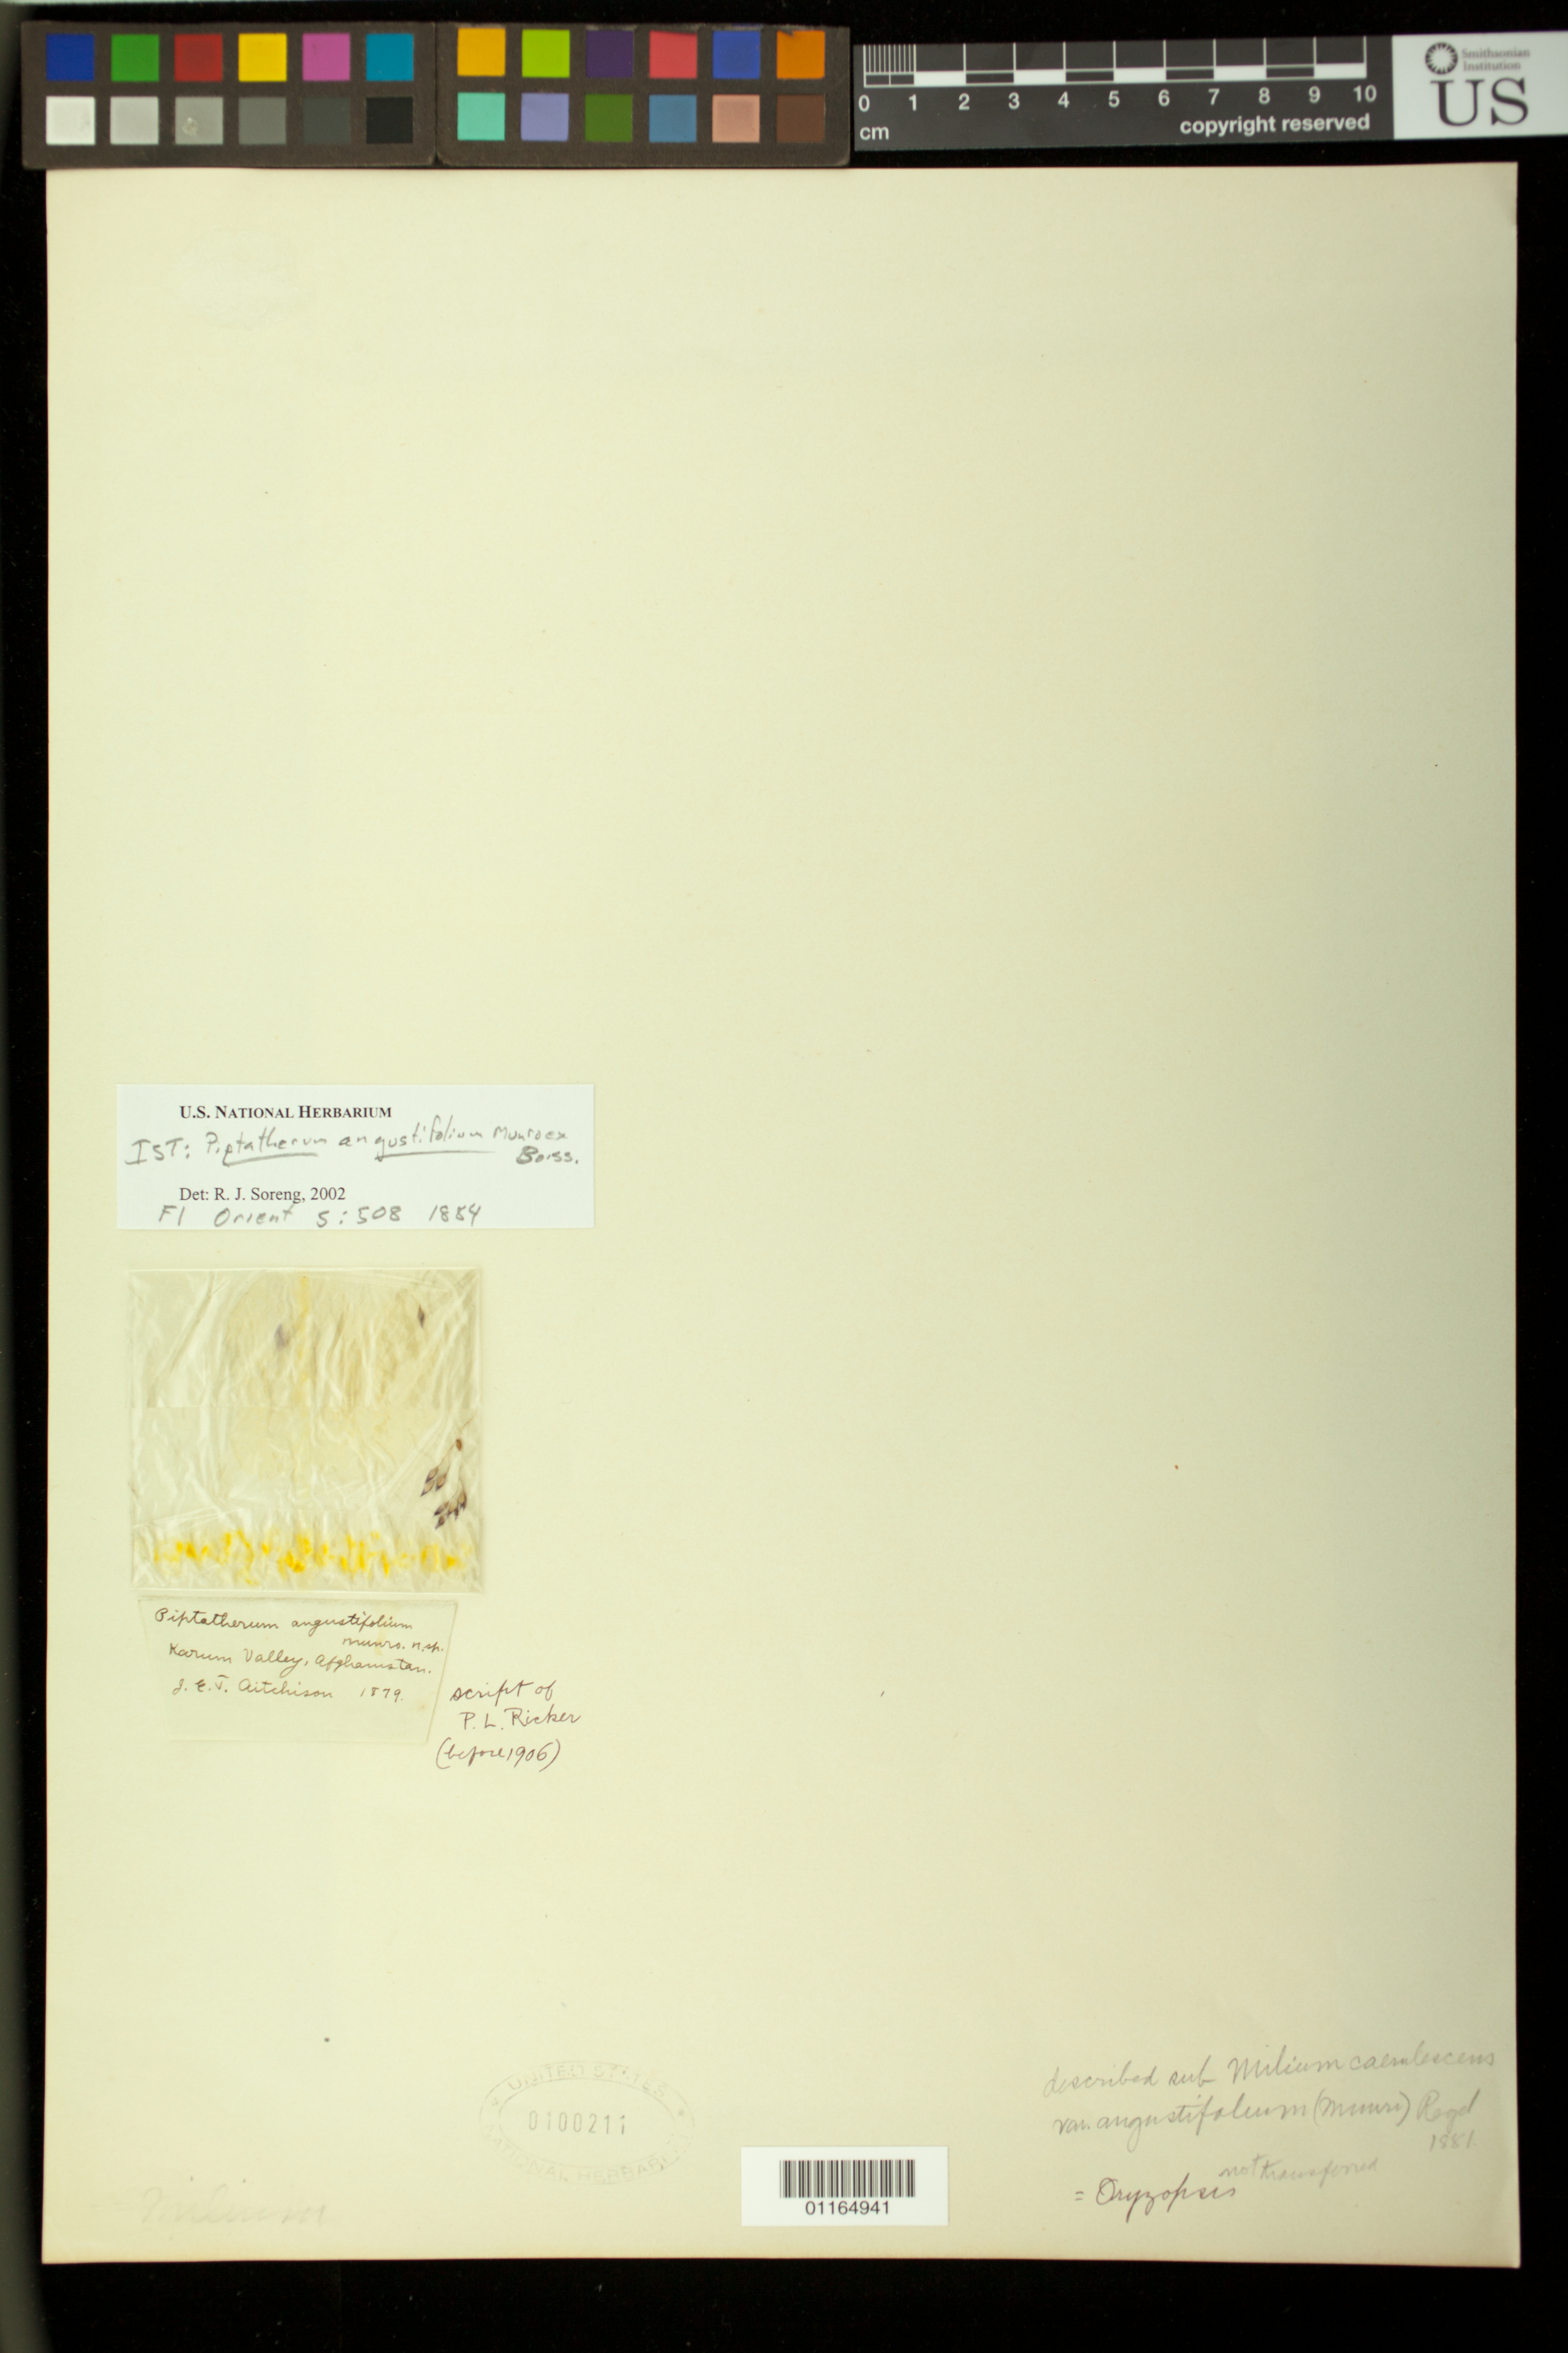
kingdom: Plantae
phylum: Tracheophyta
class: Liliopsida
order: Poales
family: Poaceae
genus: Piptatherum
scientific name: Piptatherum angustifolium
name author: Munro ex Boiss.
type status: Isosyntype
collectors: J. E. Aitchison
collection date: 1879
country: Afghanistan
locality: Karum Valley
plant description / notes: Fragmentary material of type (?) specimen ex herb. unknown. Unnumbered but presumably one of the syntypes; protologue, "Hab. in pinetis vallis Kurrum Affghaniae ad Biankhel et Alikhel (Aitch. 827 et 196!)"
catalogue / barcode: US 100211